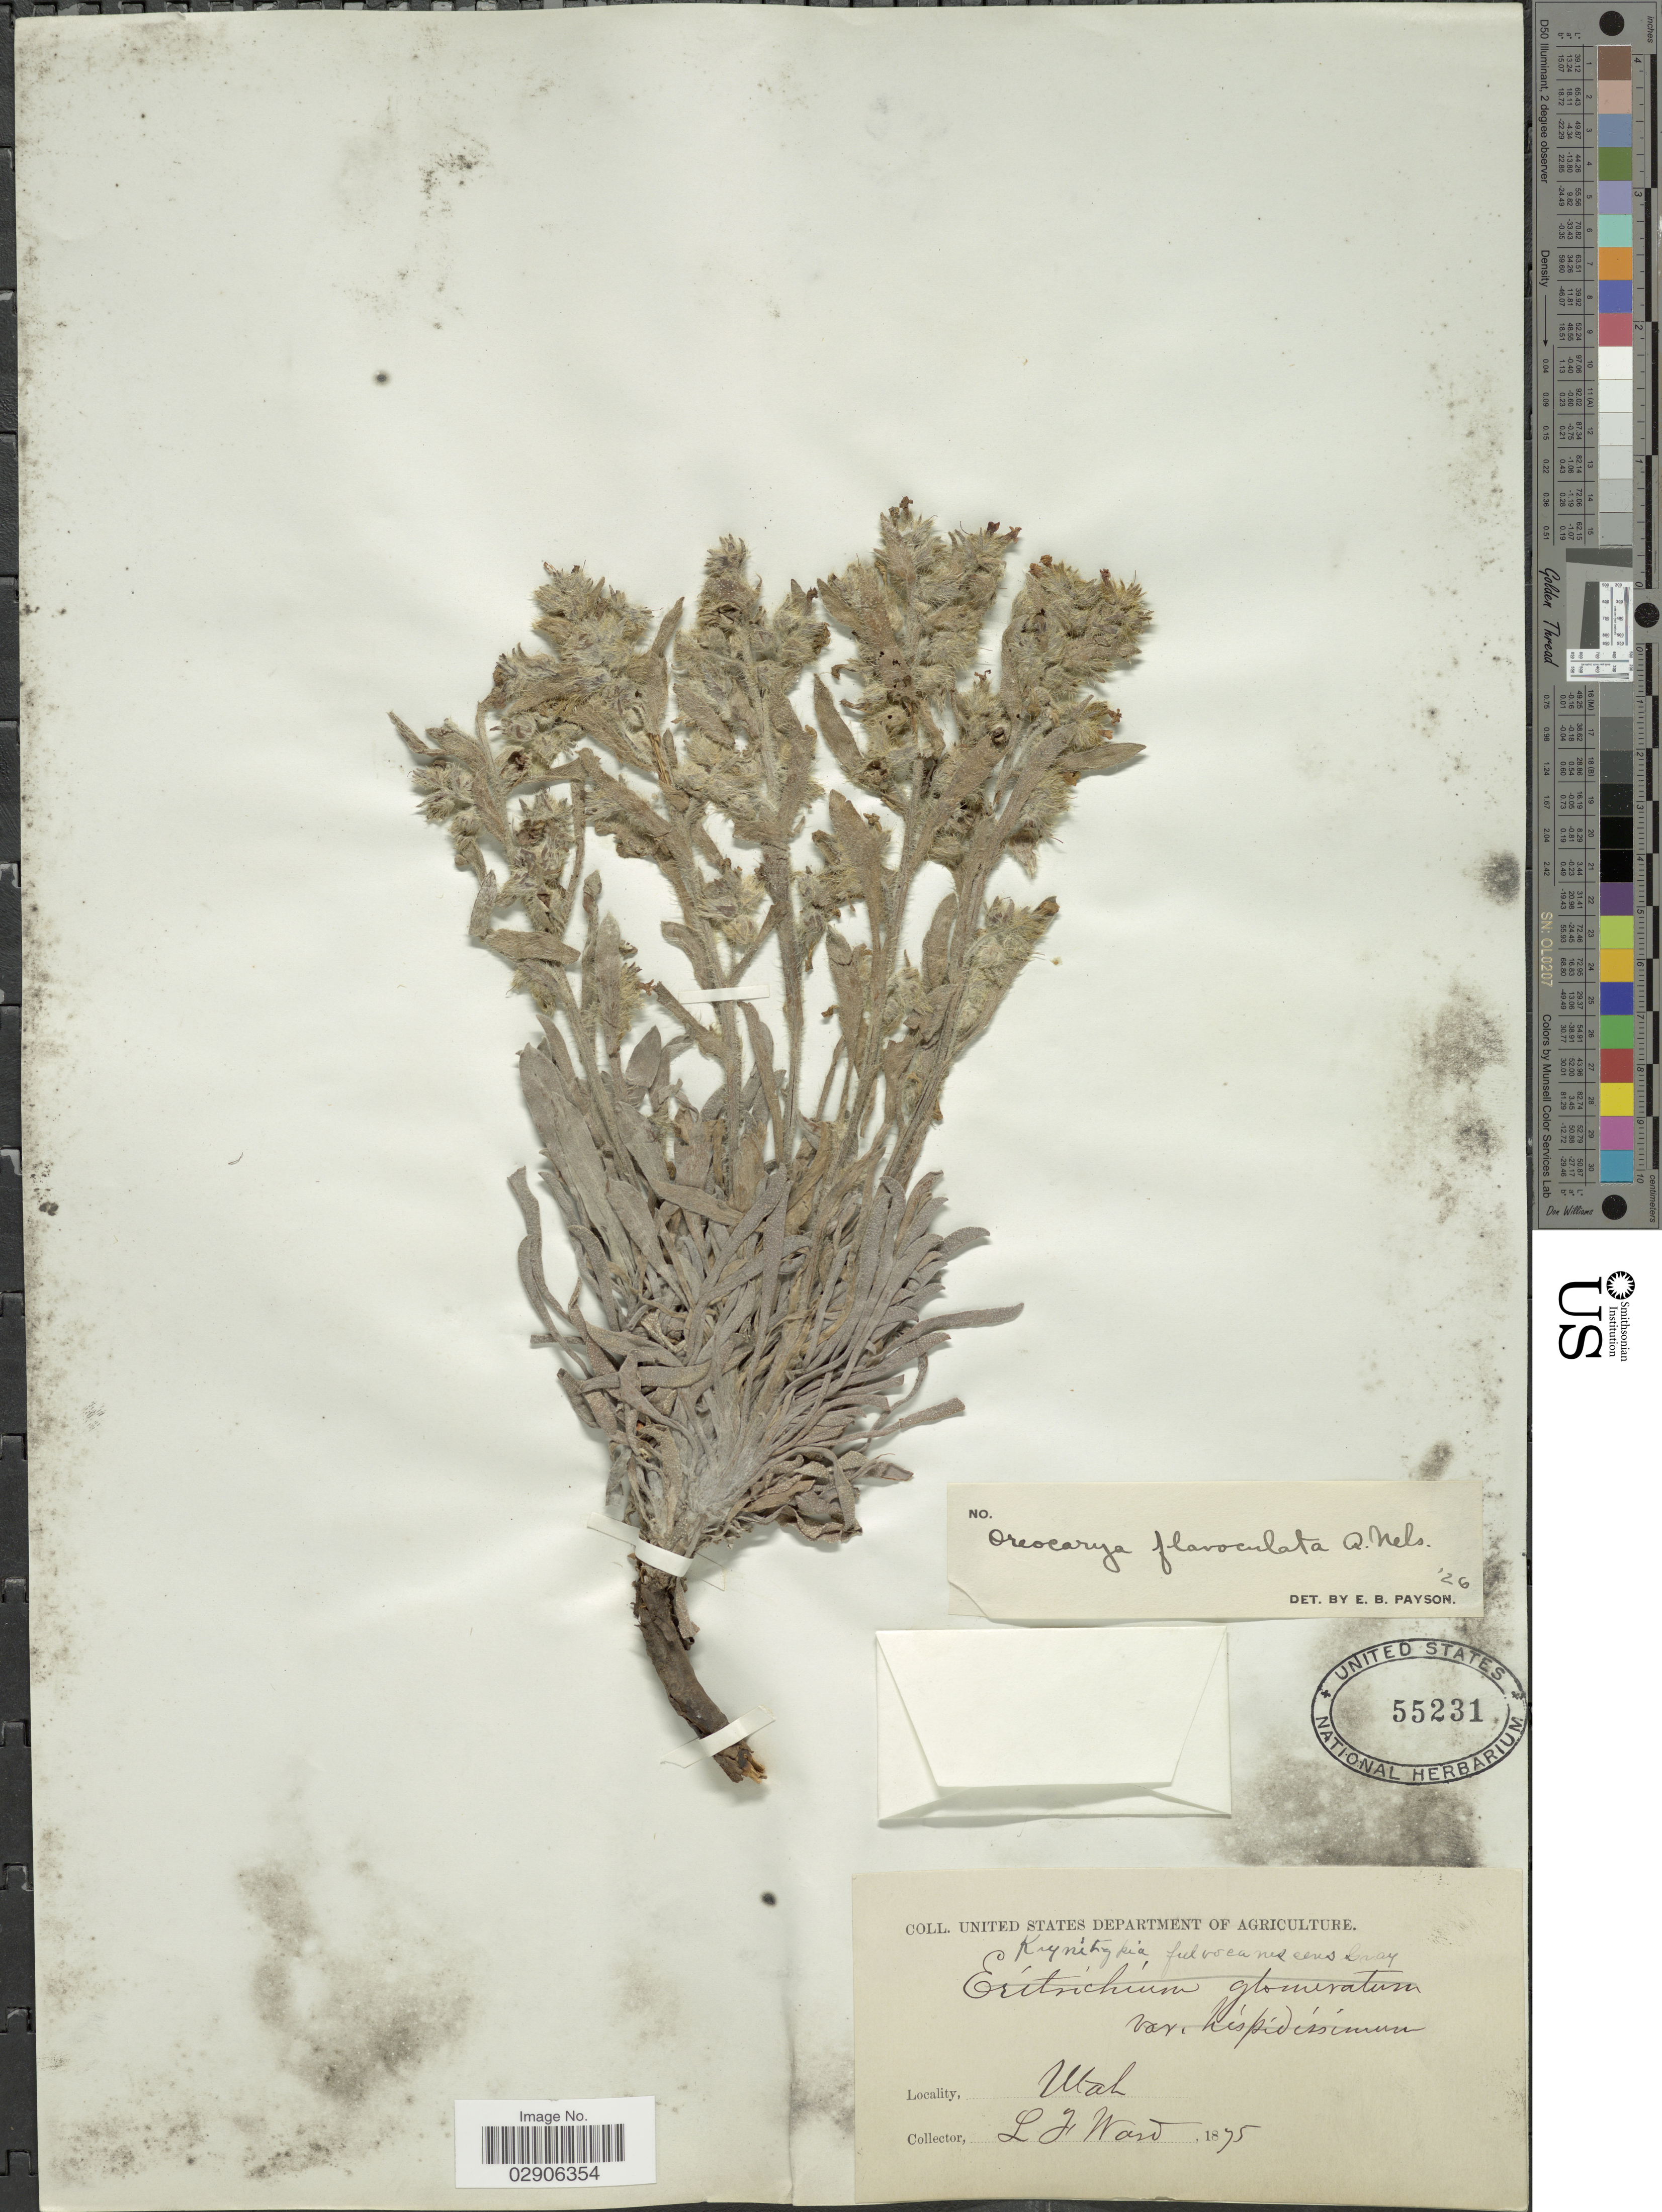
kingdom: Plantae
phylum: Tracheophyta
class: Magnoliopsida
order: Boraginales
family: Boraginaceae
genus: Cryptantha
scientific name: Cryptantha flavoculata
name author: (A. Nelson) Payson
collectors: L. Ward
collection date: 1875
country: United States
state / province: Utah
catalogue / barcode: US 55231